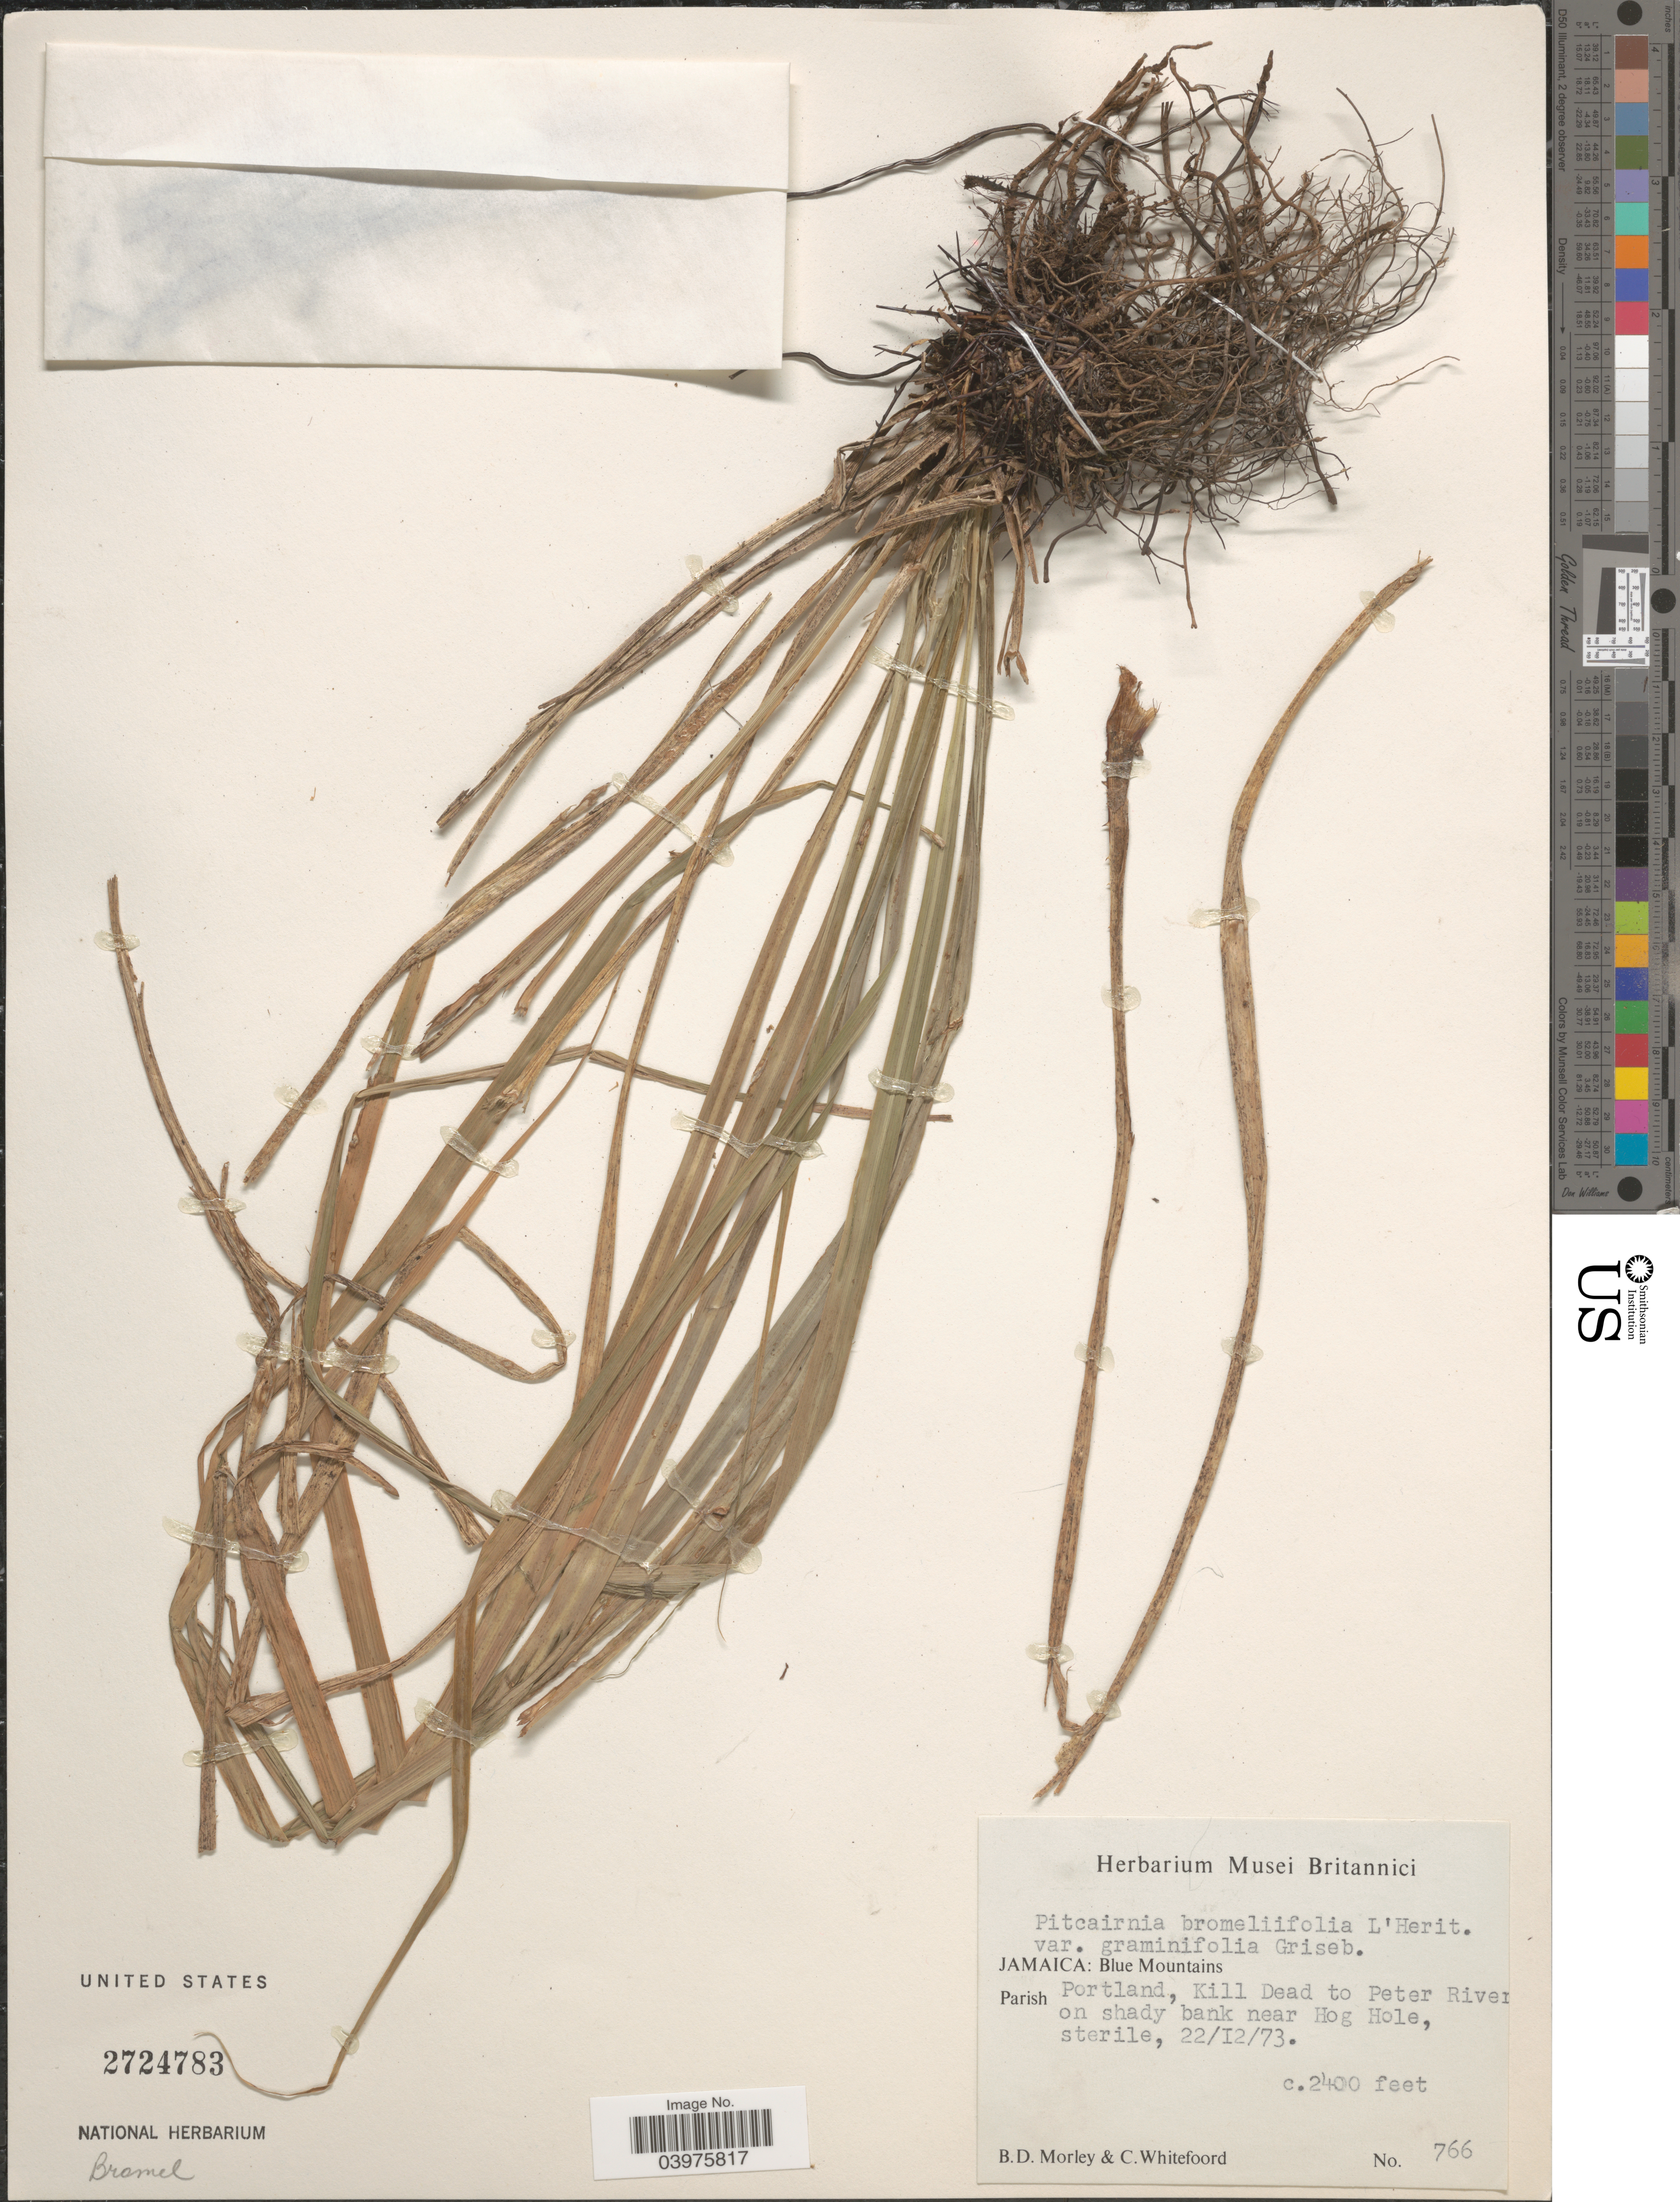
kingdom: Plantae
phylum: Tracheophyta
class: Liliopsida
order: Poales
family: Bromeliaceae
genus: Pitcairnia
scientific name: Pitcairnia bromeliifolia var. graminifolia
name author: Griseb.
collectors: B. D. Morley & C. Whitefoord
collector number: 766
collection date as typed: Transcribed d/m/y: 22/12/73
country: Jamaica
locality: Blue Mountains. Portland, Kill Dead to Peter River on shady bank near Hog Hole.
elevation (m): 732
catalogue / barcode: US 2724783